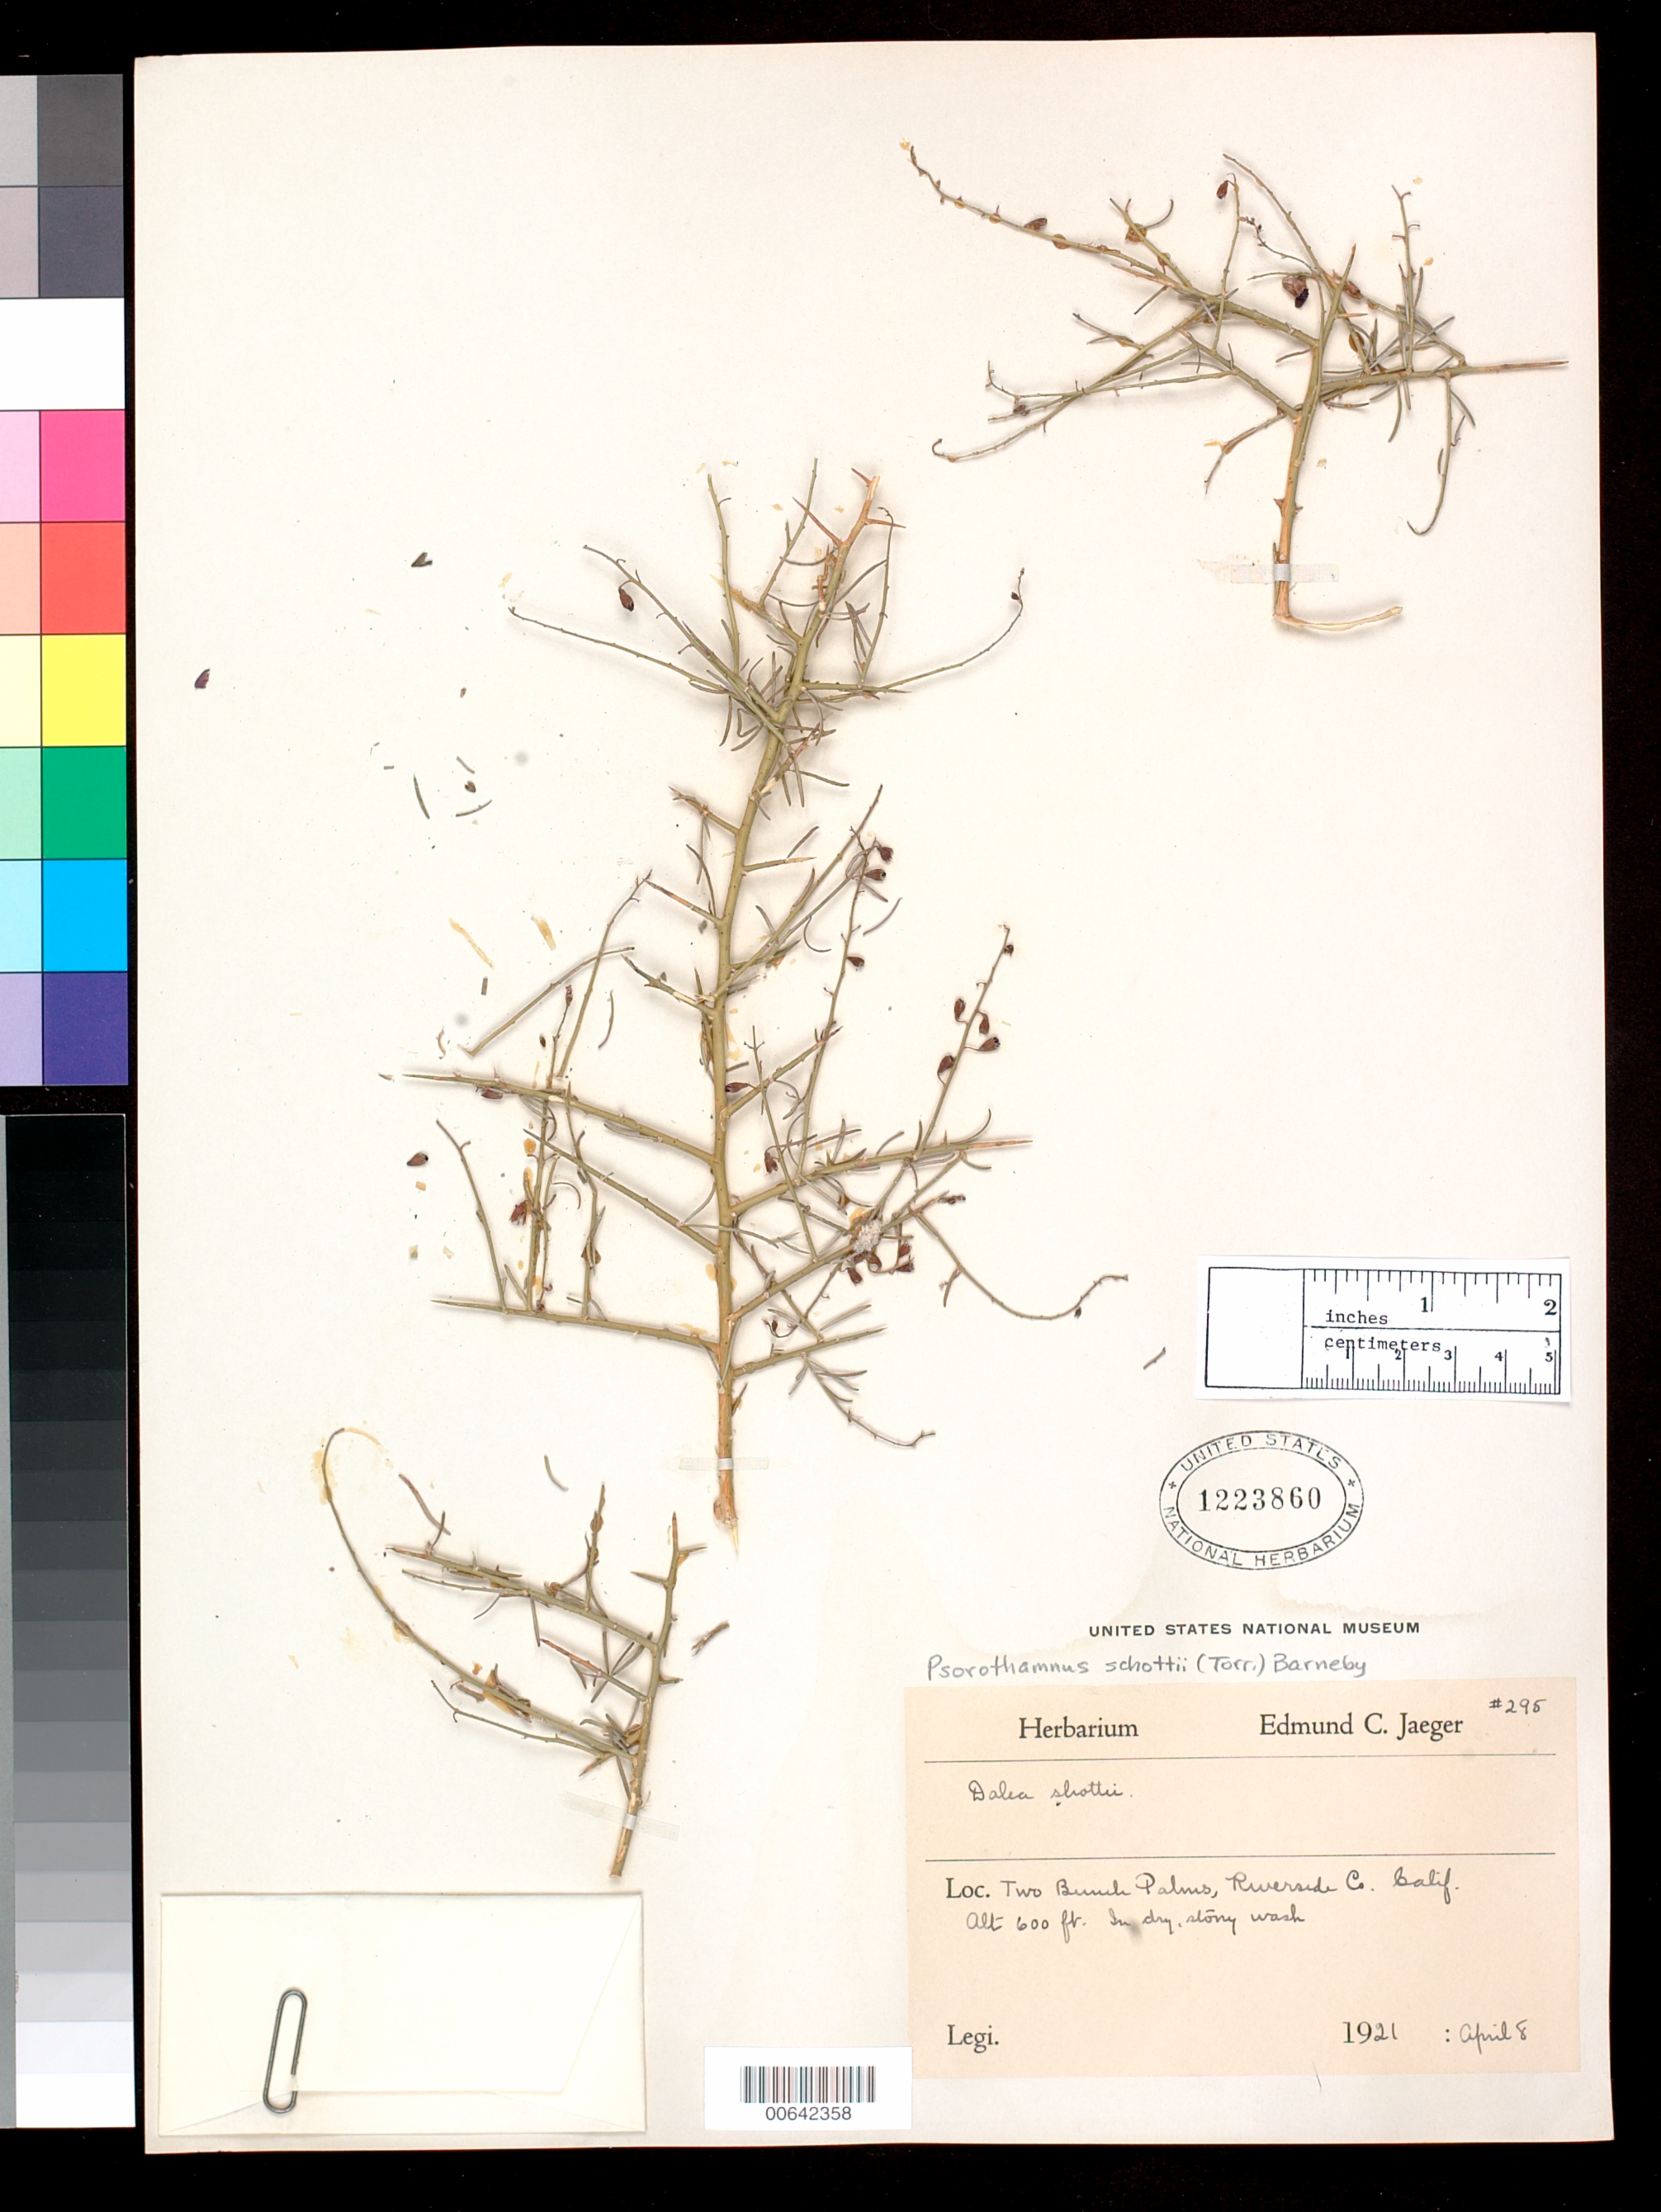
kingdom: Plantae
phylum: Tracheophyta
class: Magnoliopsida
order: Fabales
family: Fabaceae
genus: Psorothamnus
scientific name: Psorothamnus schottii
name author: (Torr.) Barneby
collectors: E. Jaeger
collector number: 295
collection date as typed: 08 Apr 1921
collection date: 1921-04-08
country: United States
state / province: California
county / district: Riverside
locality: Two Bunch Palms.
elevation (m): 183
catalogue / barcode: US 1223860